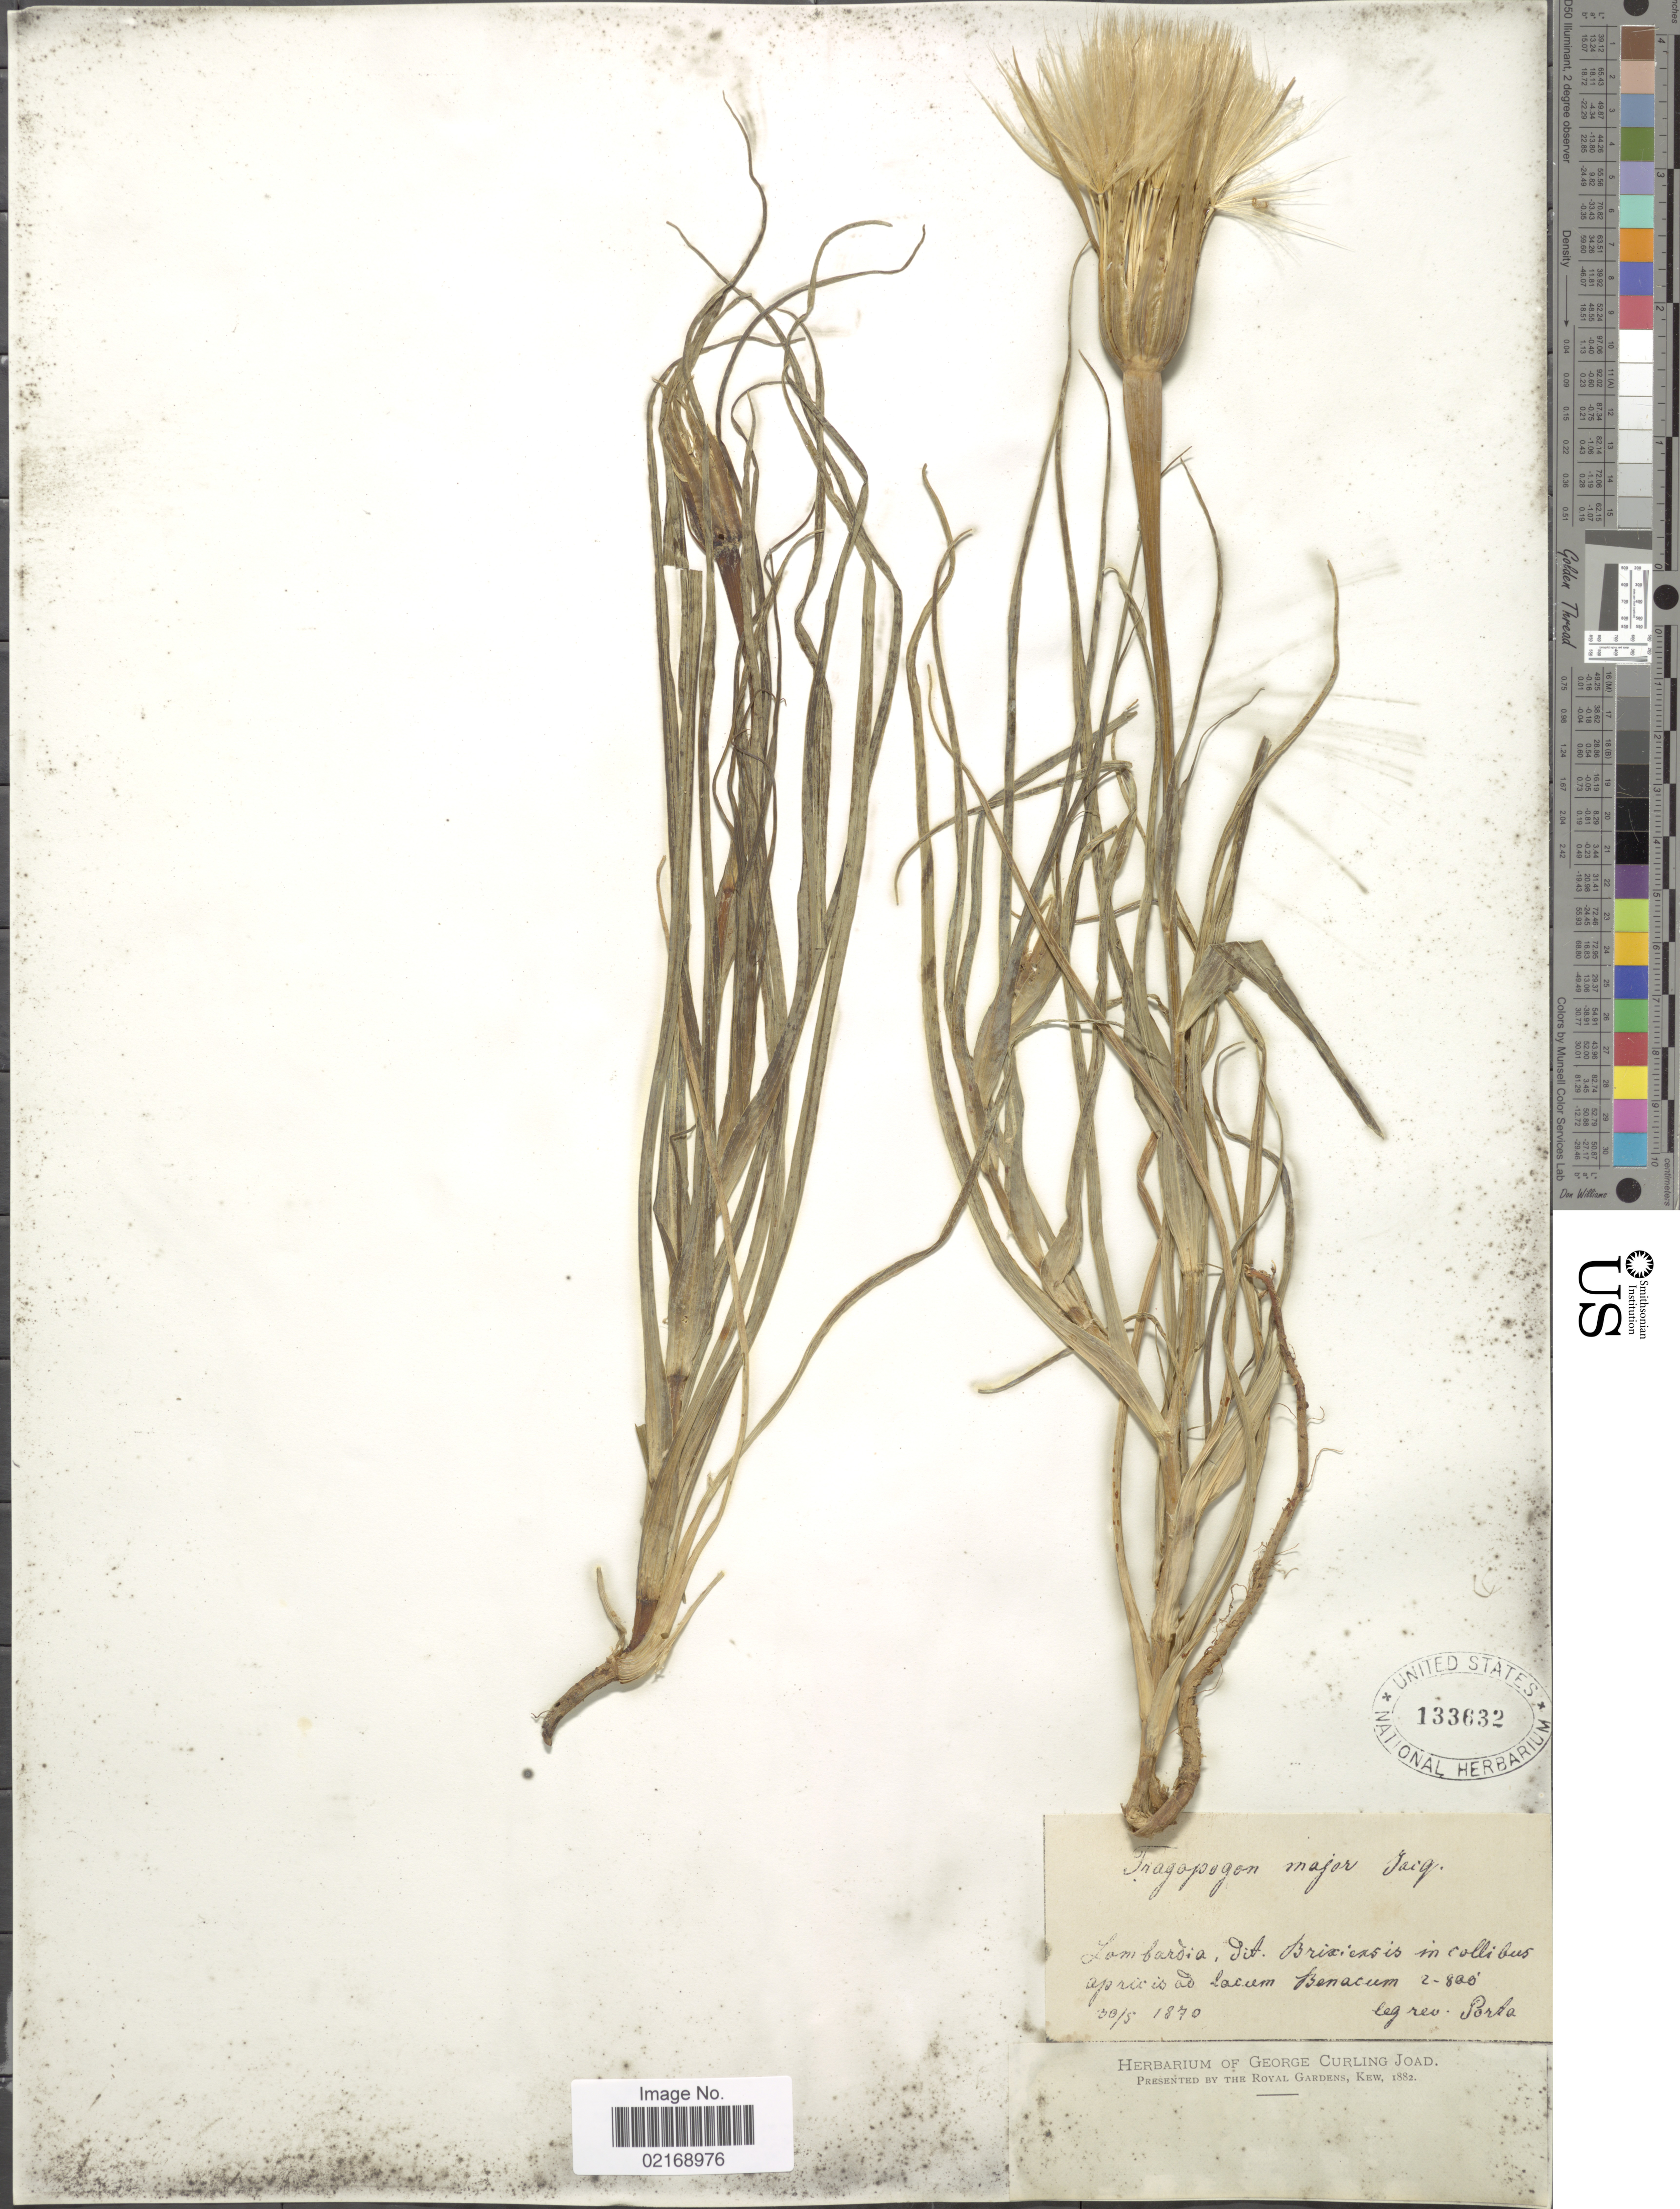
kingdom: Plantae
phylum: Tracheophyta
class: Magnoliopsida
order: Asterales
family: Asteraceae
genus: Tragopogon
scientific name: Tragopogon dubius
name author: Scop.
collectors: Porta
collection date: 1870-05-30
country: Italy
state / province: Lombardy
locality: Dit. Brixicasis in collibus apricio ad lacum Benacum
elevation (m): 61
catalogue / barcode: US 133632